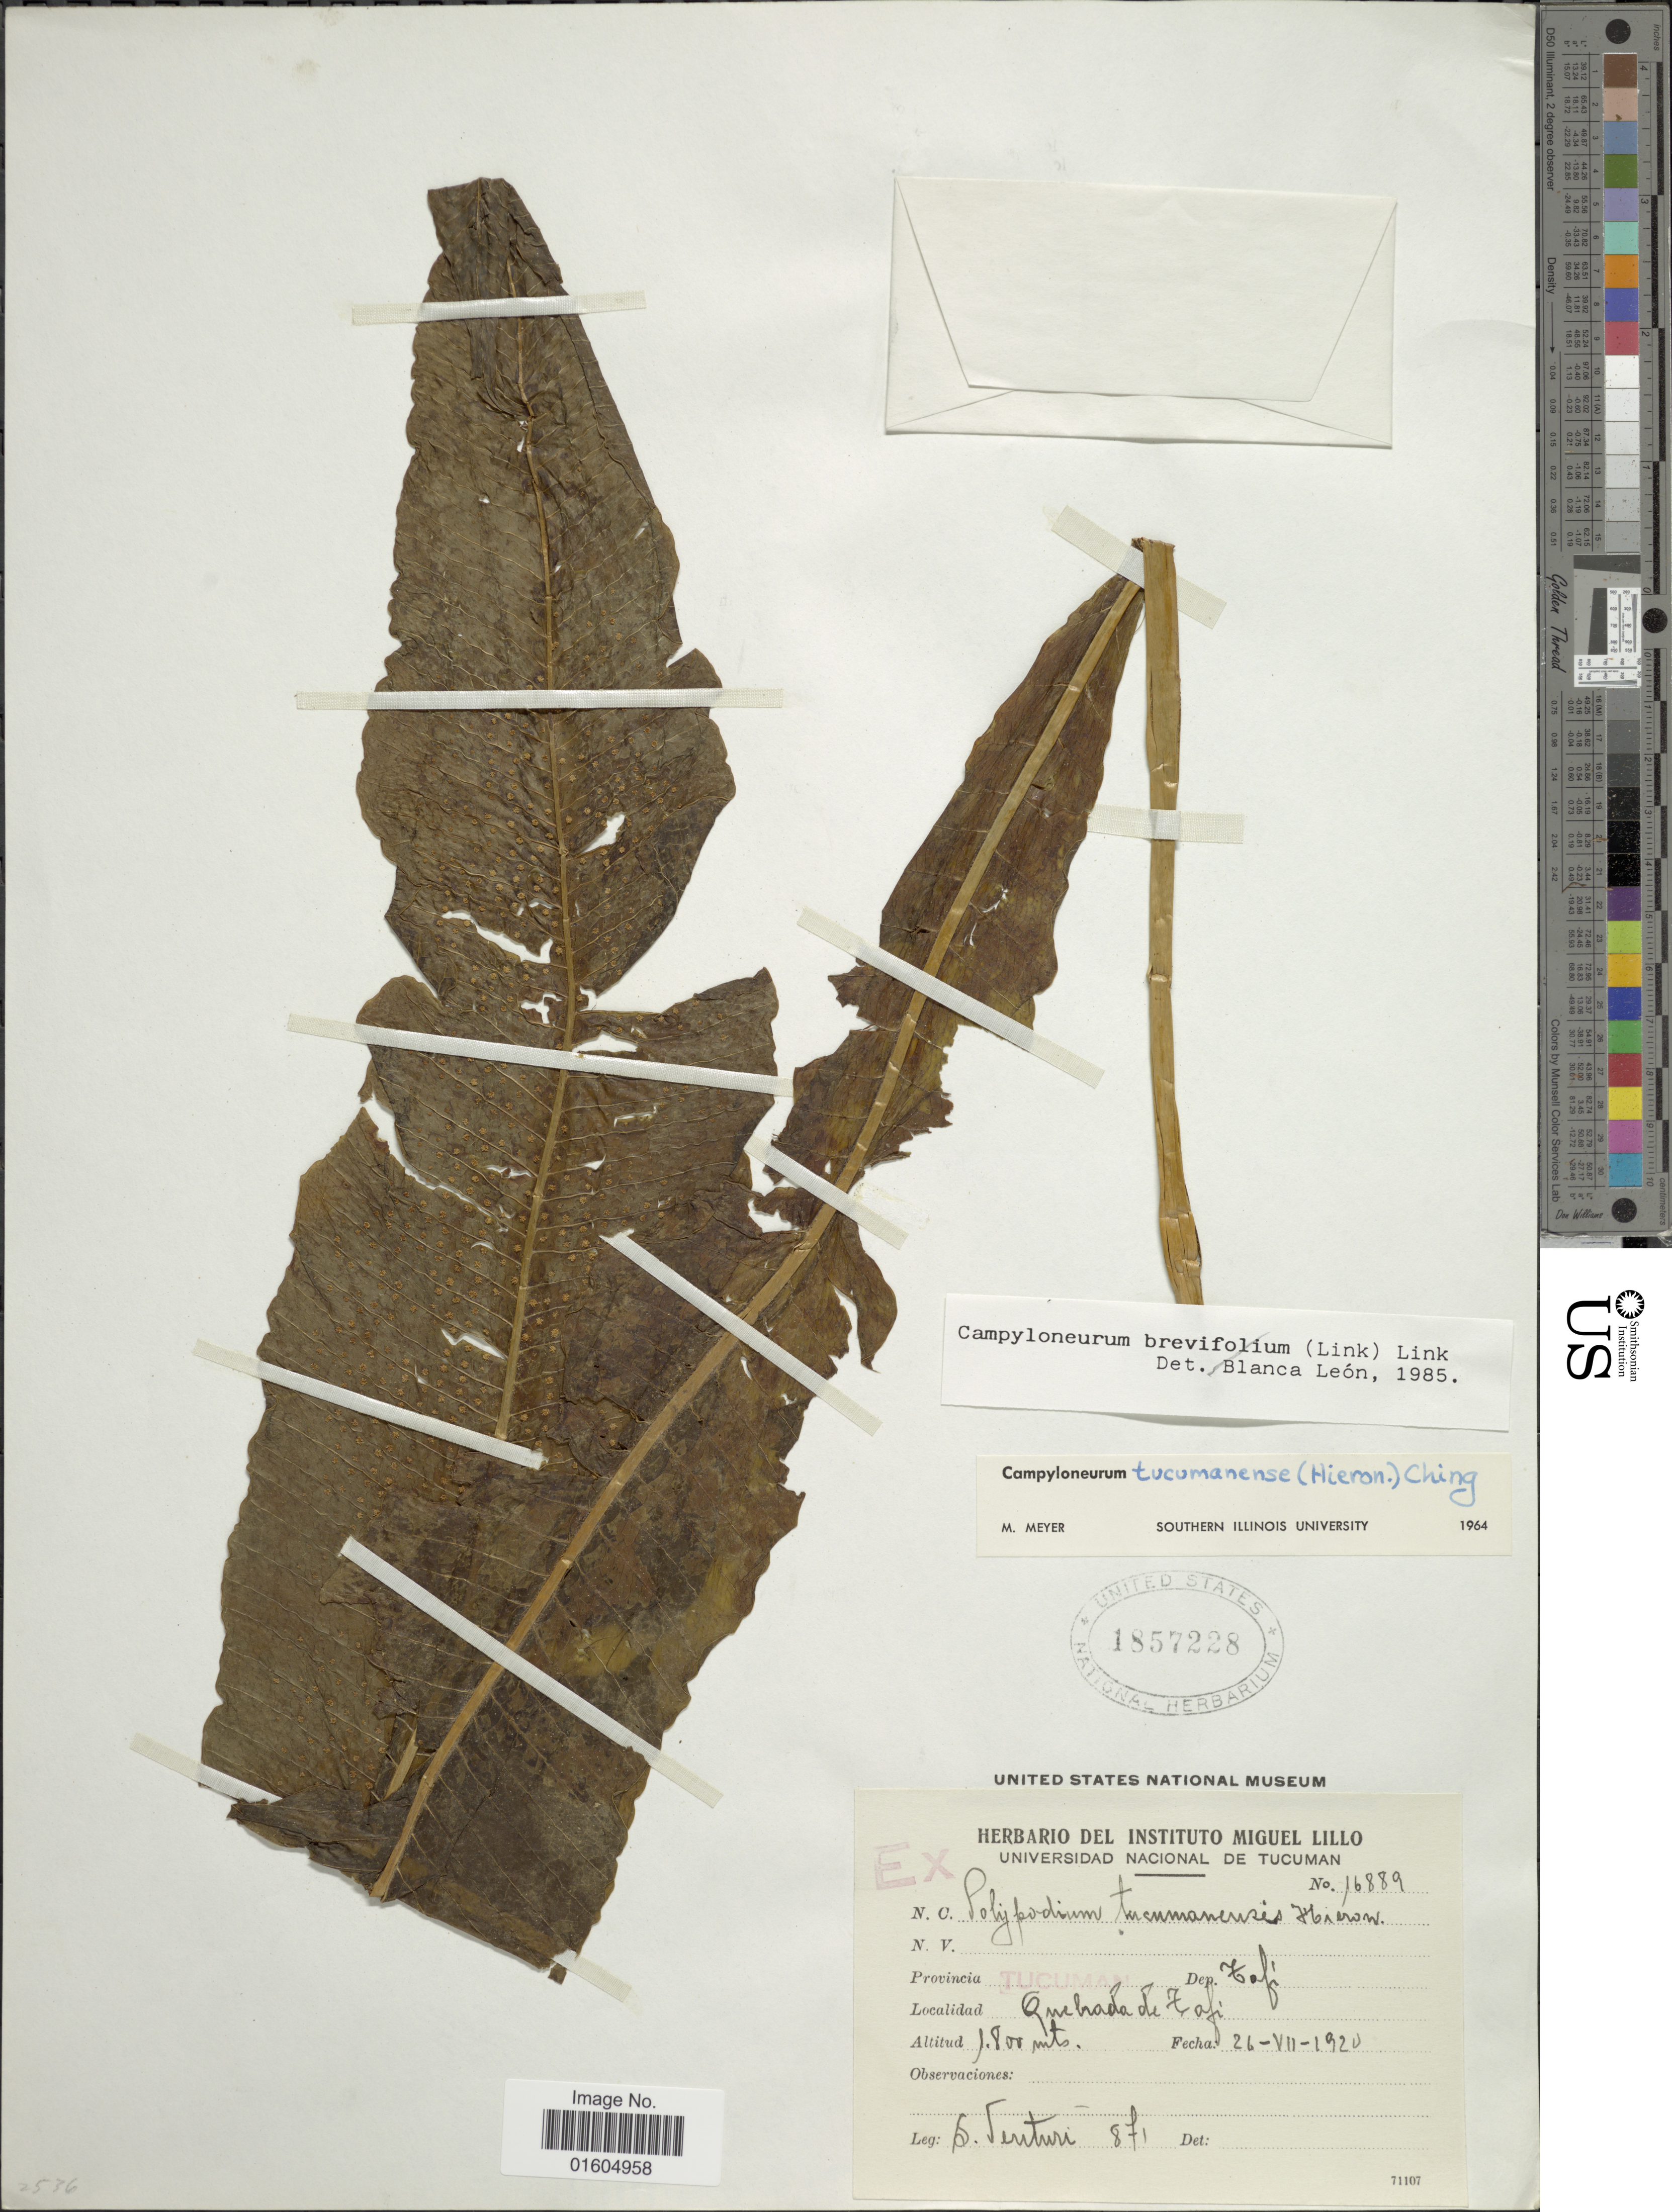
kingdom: Plantae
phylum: Tracheophyta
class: Polypodiopsida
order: Polypodiales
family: Polypodiaceae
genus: Campyloneurum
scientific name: Campyloneurum tucumanense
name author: (Hieron.) Ching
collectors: S. Venturi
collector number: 871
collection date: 1920-07-26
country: Argentina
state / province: Tucumán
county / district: Tafí Viejo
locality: Quebrada de Tafi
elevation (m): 1800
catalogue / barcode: US 1857228